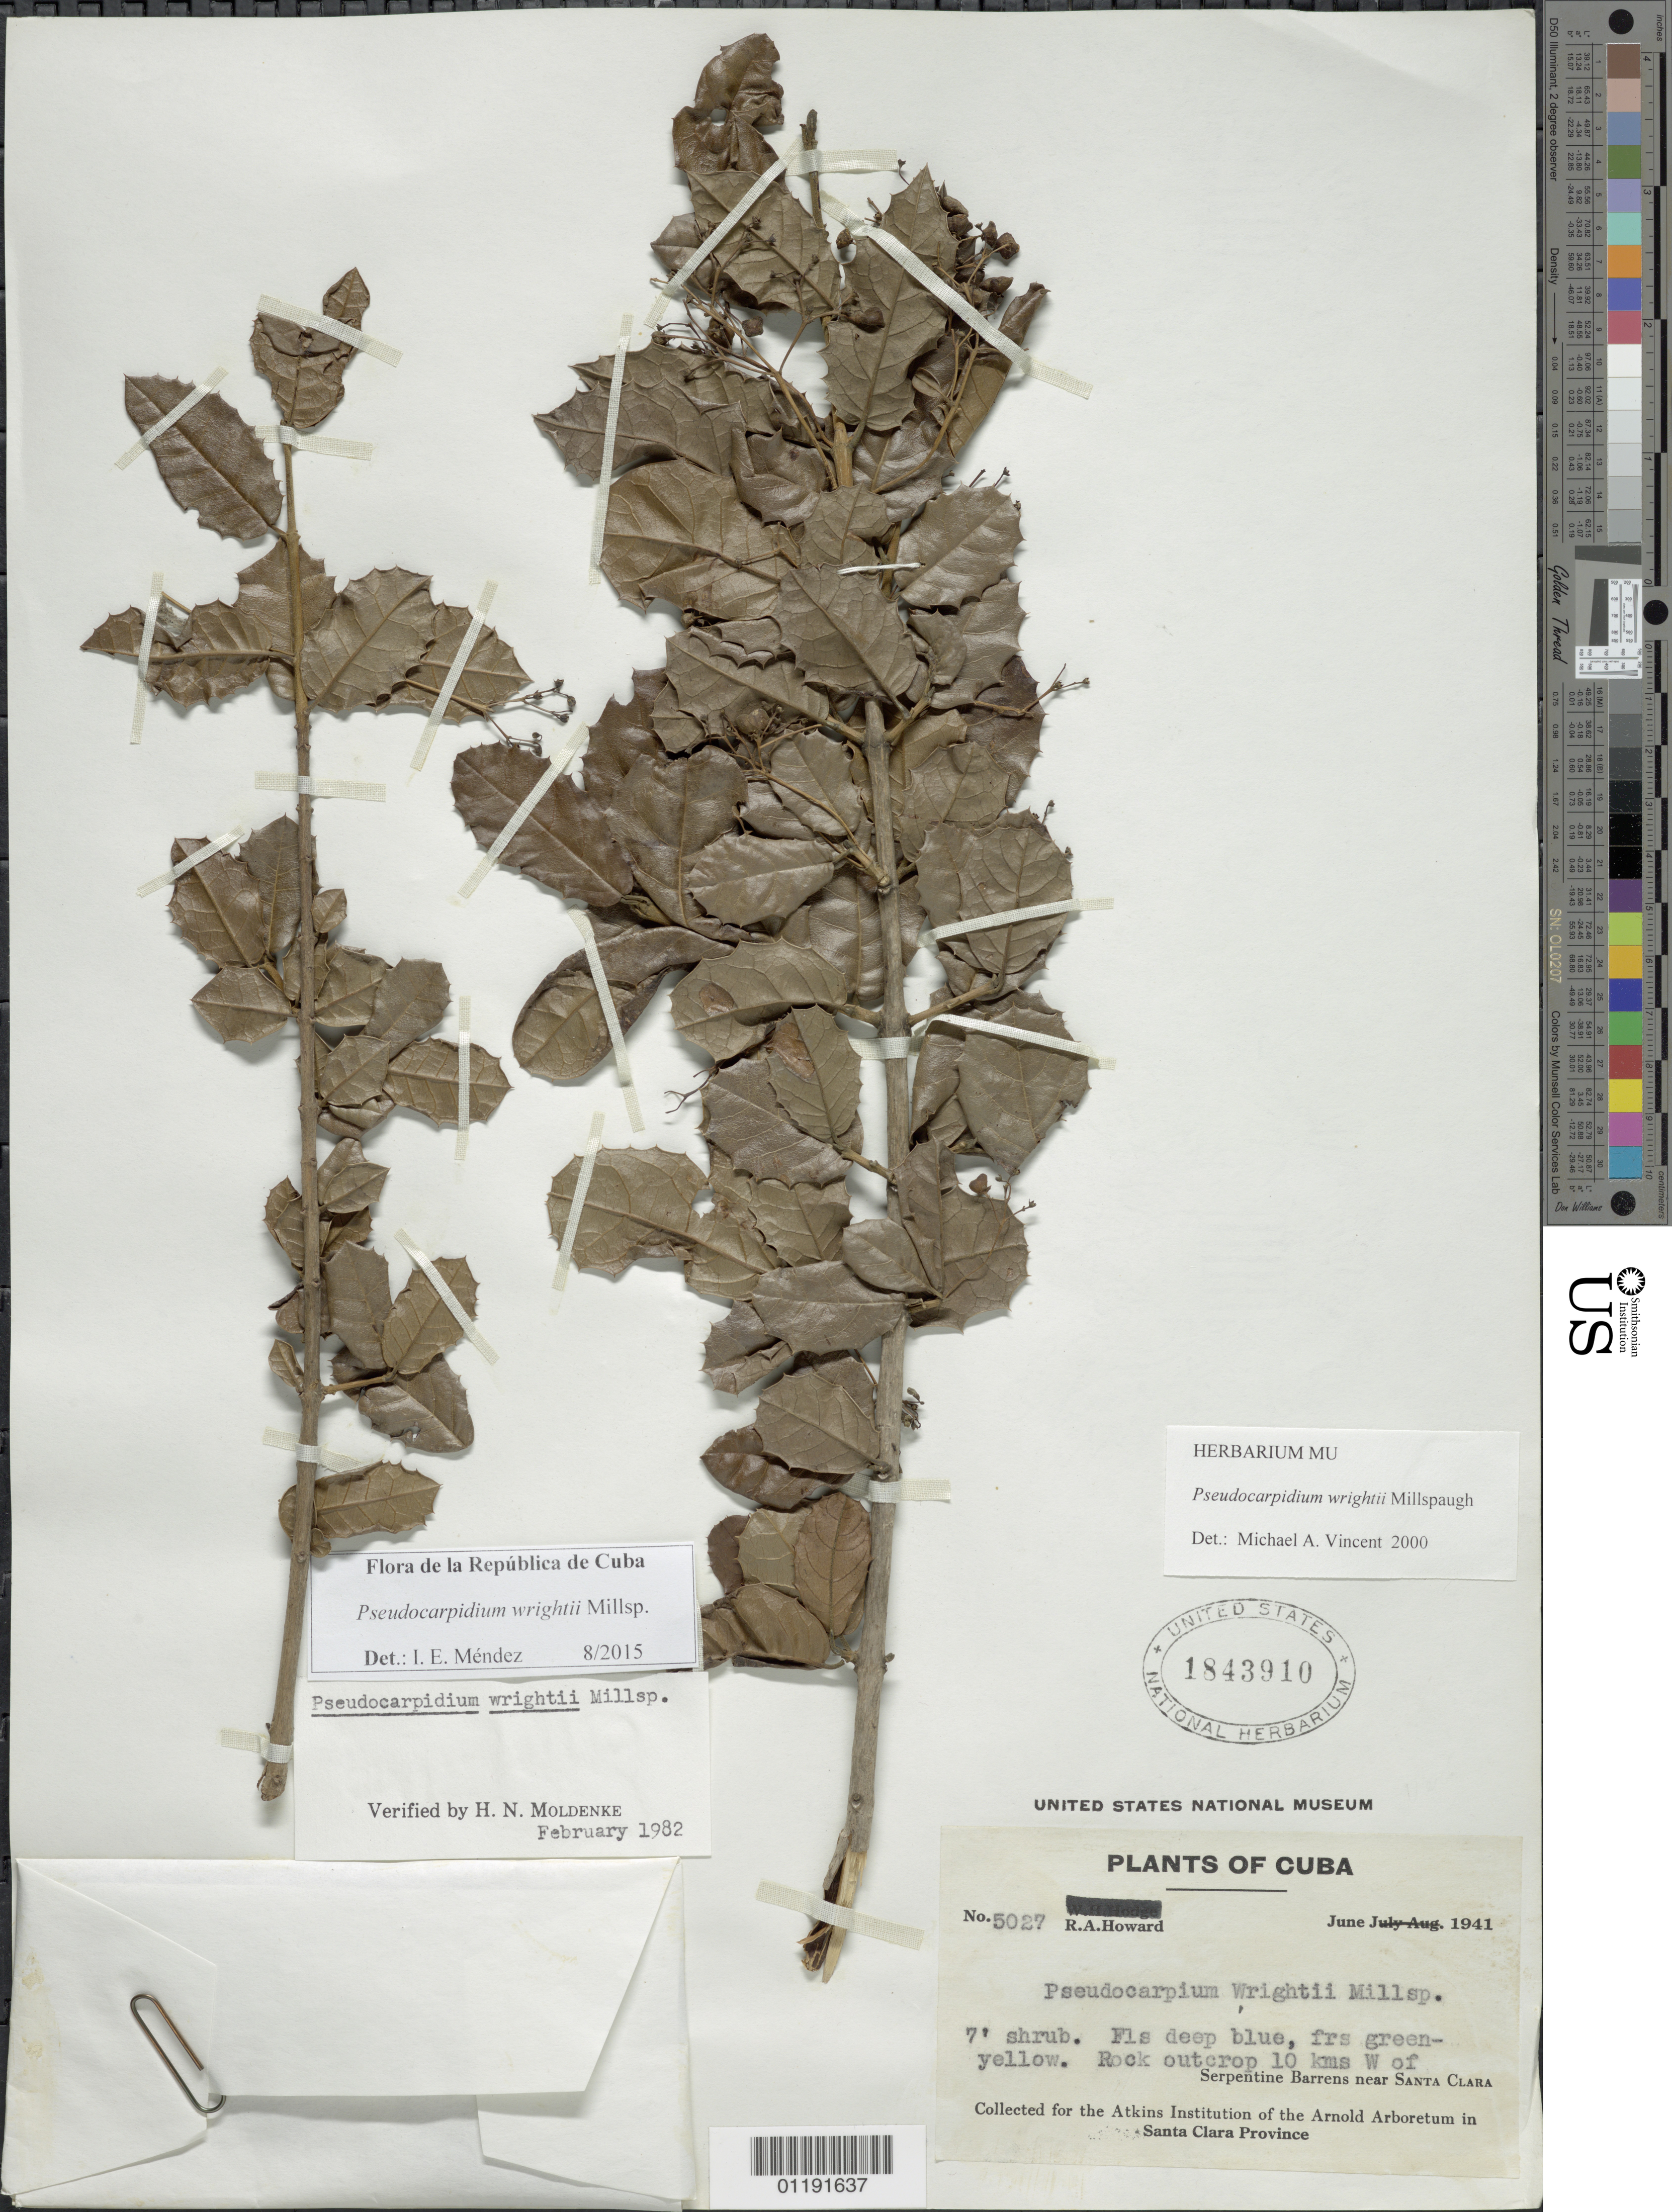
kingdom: Plantae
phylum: Tracheophyta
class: Magnoliopsida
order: Lamiales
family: Lamiaceae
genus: Pseudocarpidium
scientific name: Pseudocarpidium wrightii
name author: Millsp.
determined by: Méndez, I. E.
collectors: R. A. Howard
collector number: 5027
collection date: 1941-06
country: Cuba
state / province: Las Villas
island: Cuba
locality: Santa Clara Province [Las Villas[. Near Santa Clara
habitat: Rock outcrop, 10 km W of Serpentine barrens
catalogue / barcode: US 1843910